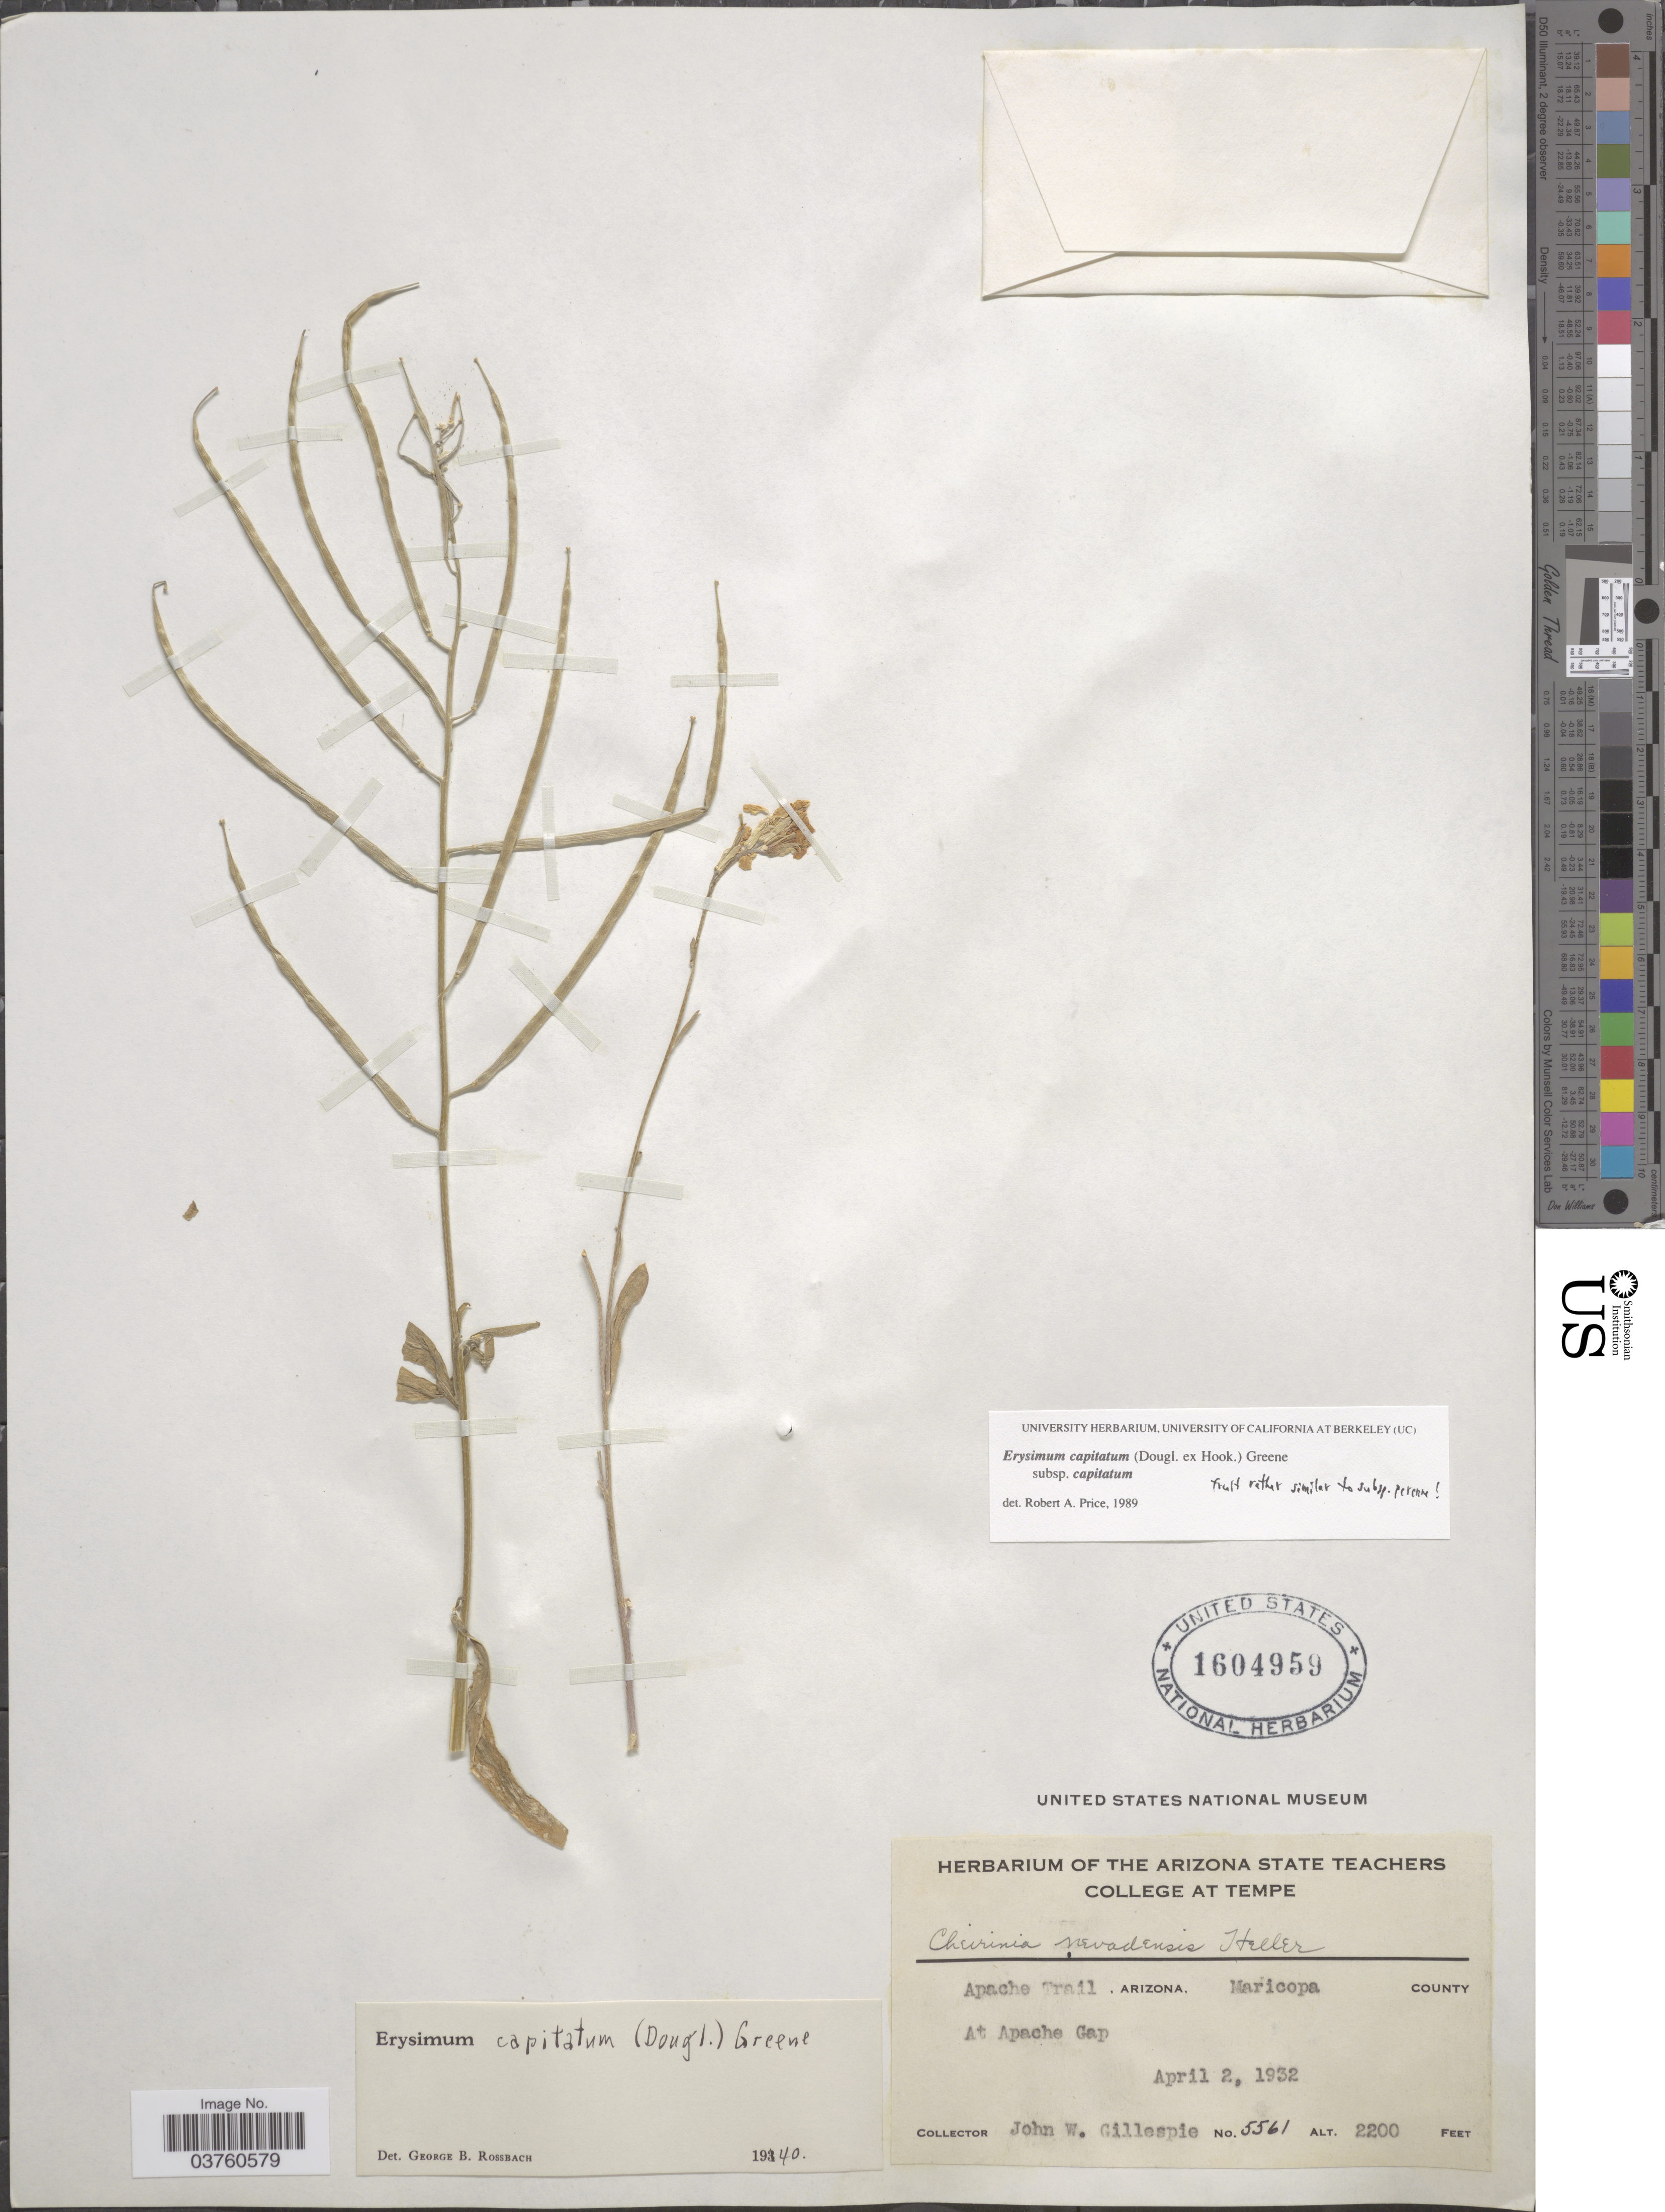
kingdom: Plantae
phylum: Tracheophyta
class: Magnoliopsida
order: Brassicales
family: Brassicaceae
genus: Erysimum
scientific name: Erysimum capitatum subsp. capitatum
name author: (Douglas ex Hook.) Greene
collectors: J. W. Gillespie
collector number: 5561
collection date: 1932-04-02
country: United States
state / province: Arizona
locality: Apache Trail. Maricopa County. At Apache Gap.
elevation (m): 671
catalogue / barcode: US 1604959